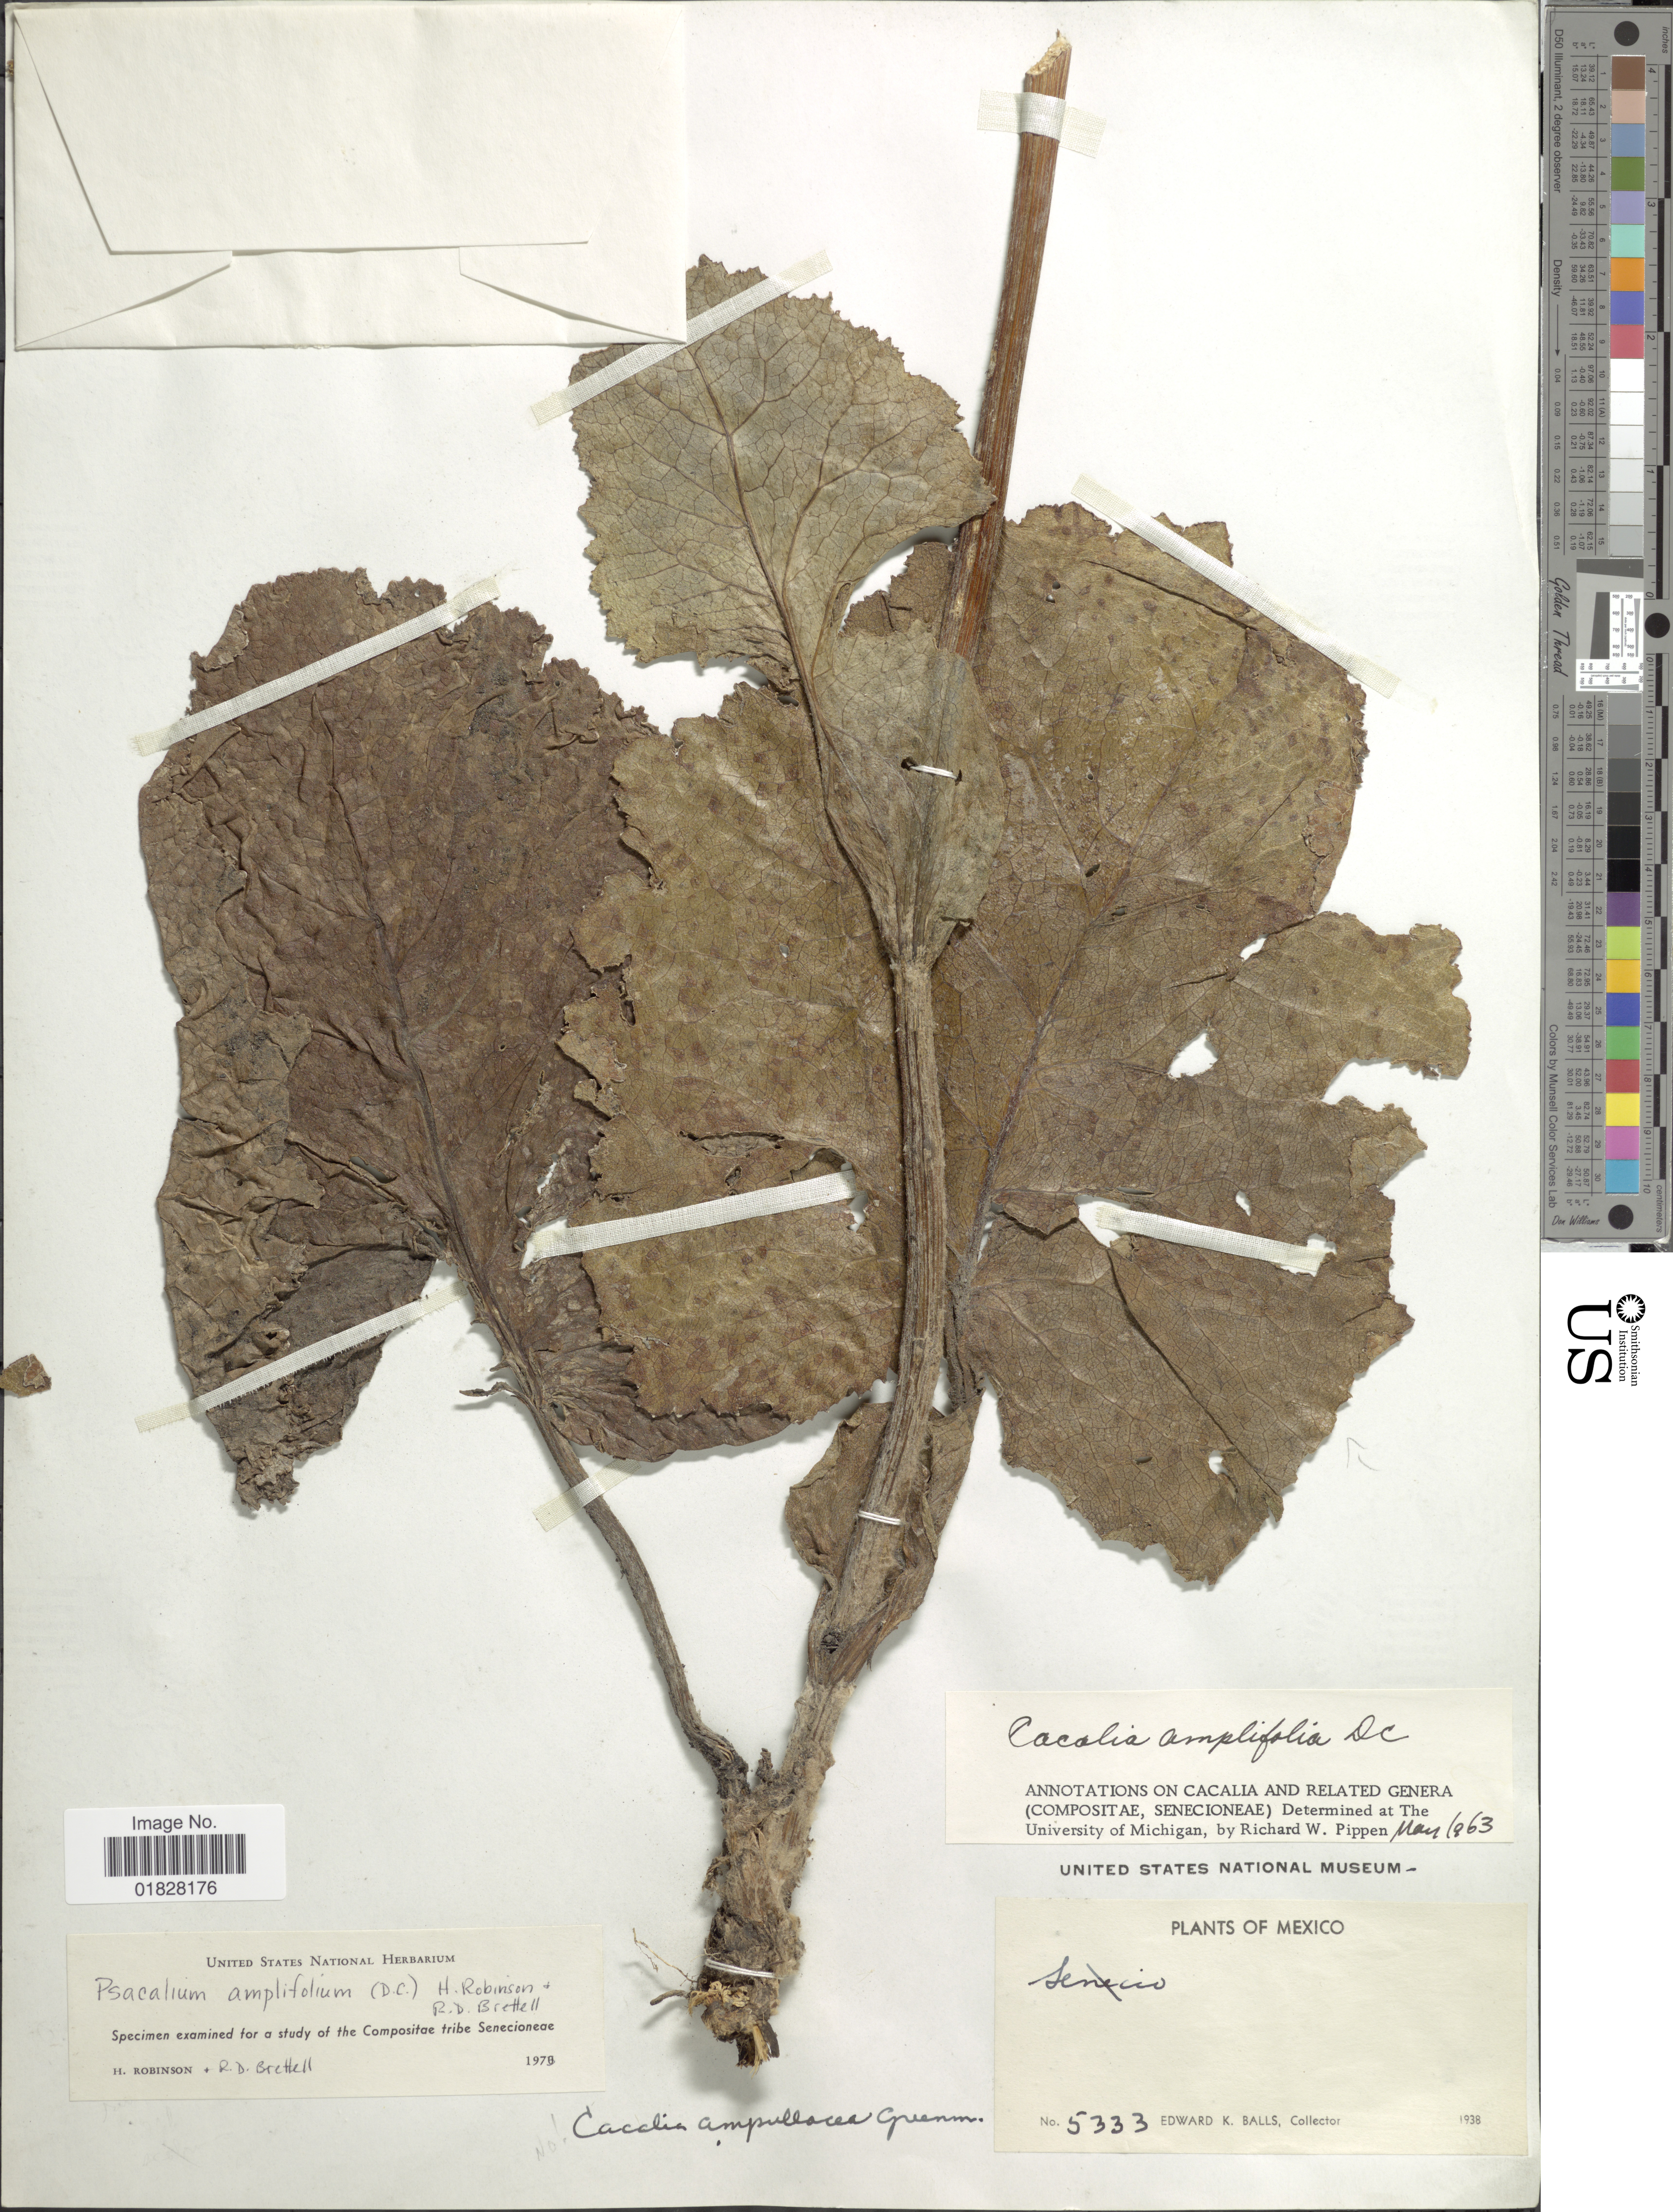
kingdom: Plantae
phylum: Tracheophyta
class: Magnoliopsida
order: Asterales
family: Asteraceae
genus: Psacalium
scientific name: Psacalium amplifolium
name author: (DC.) H. Rob. & Brettell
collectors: E. K. Balls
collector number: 5333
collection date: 1938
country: Mexico